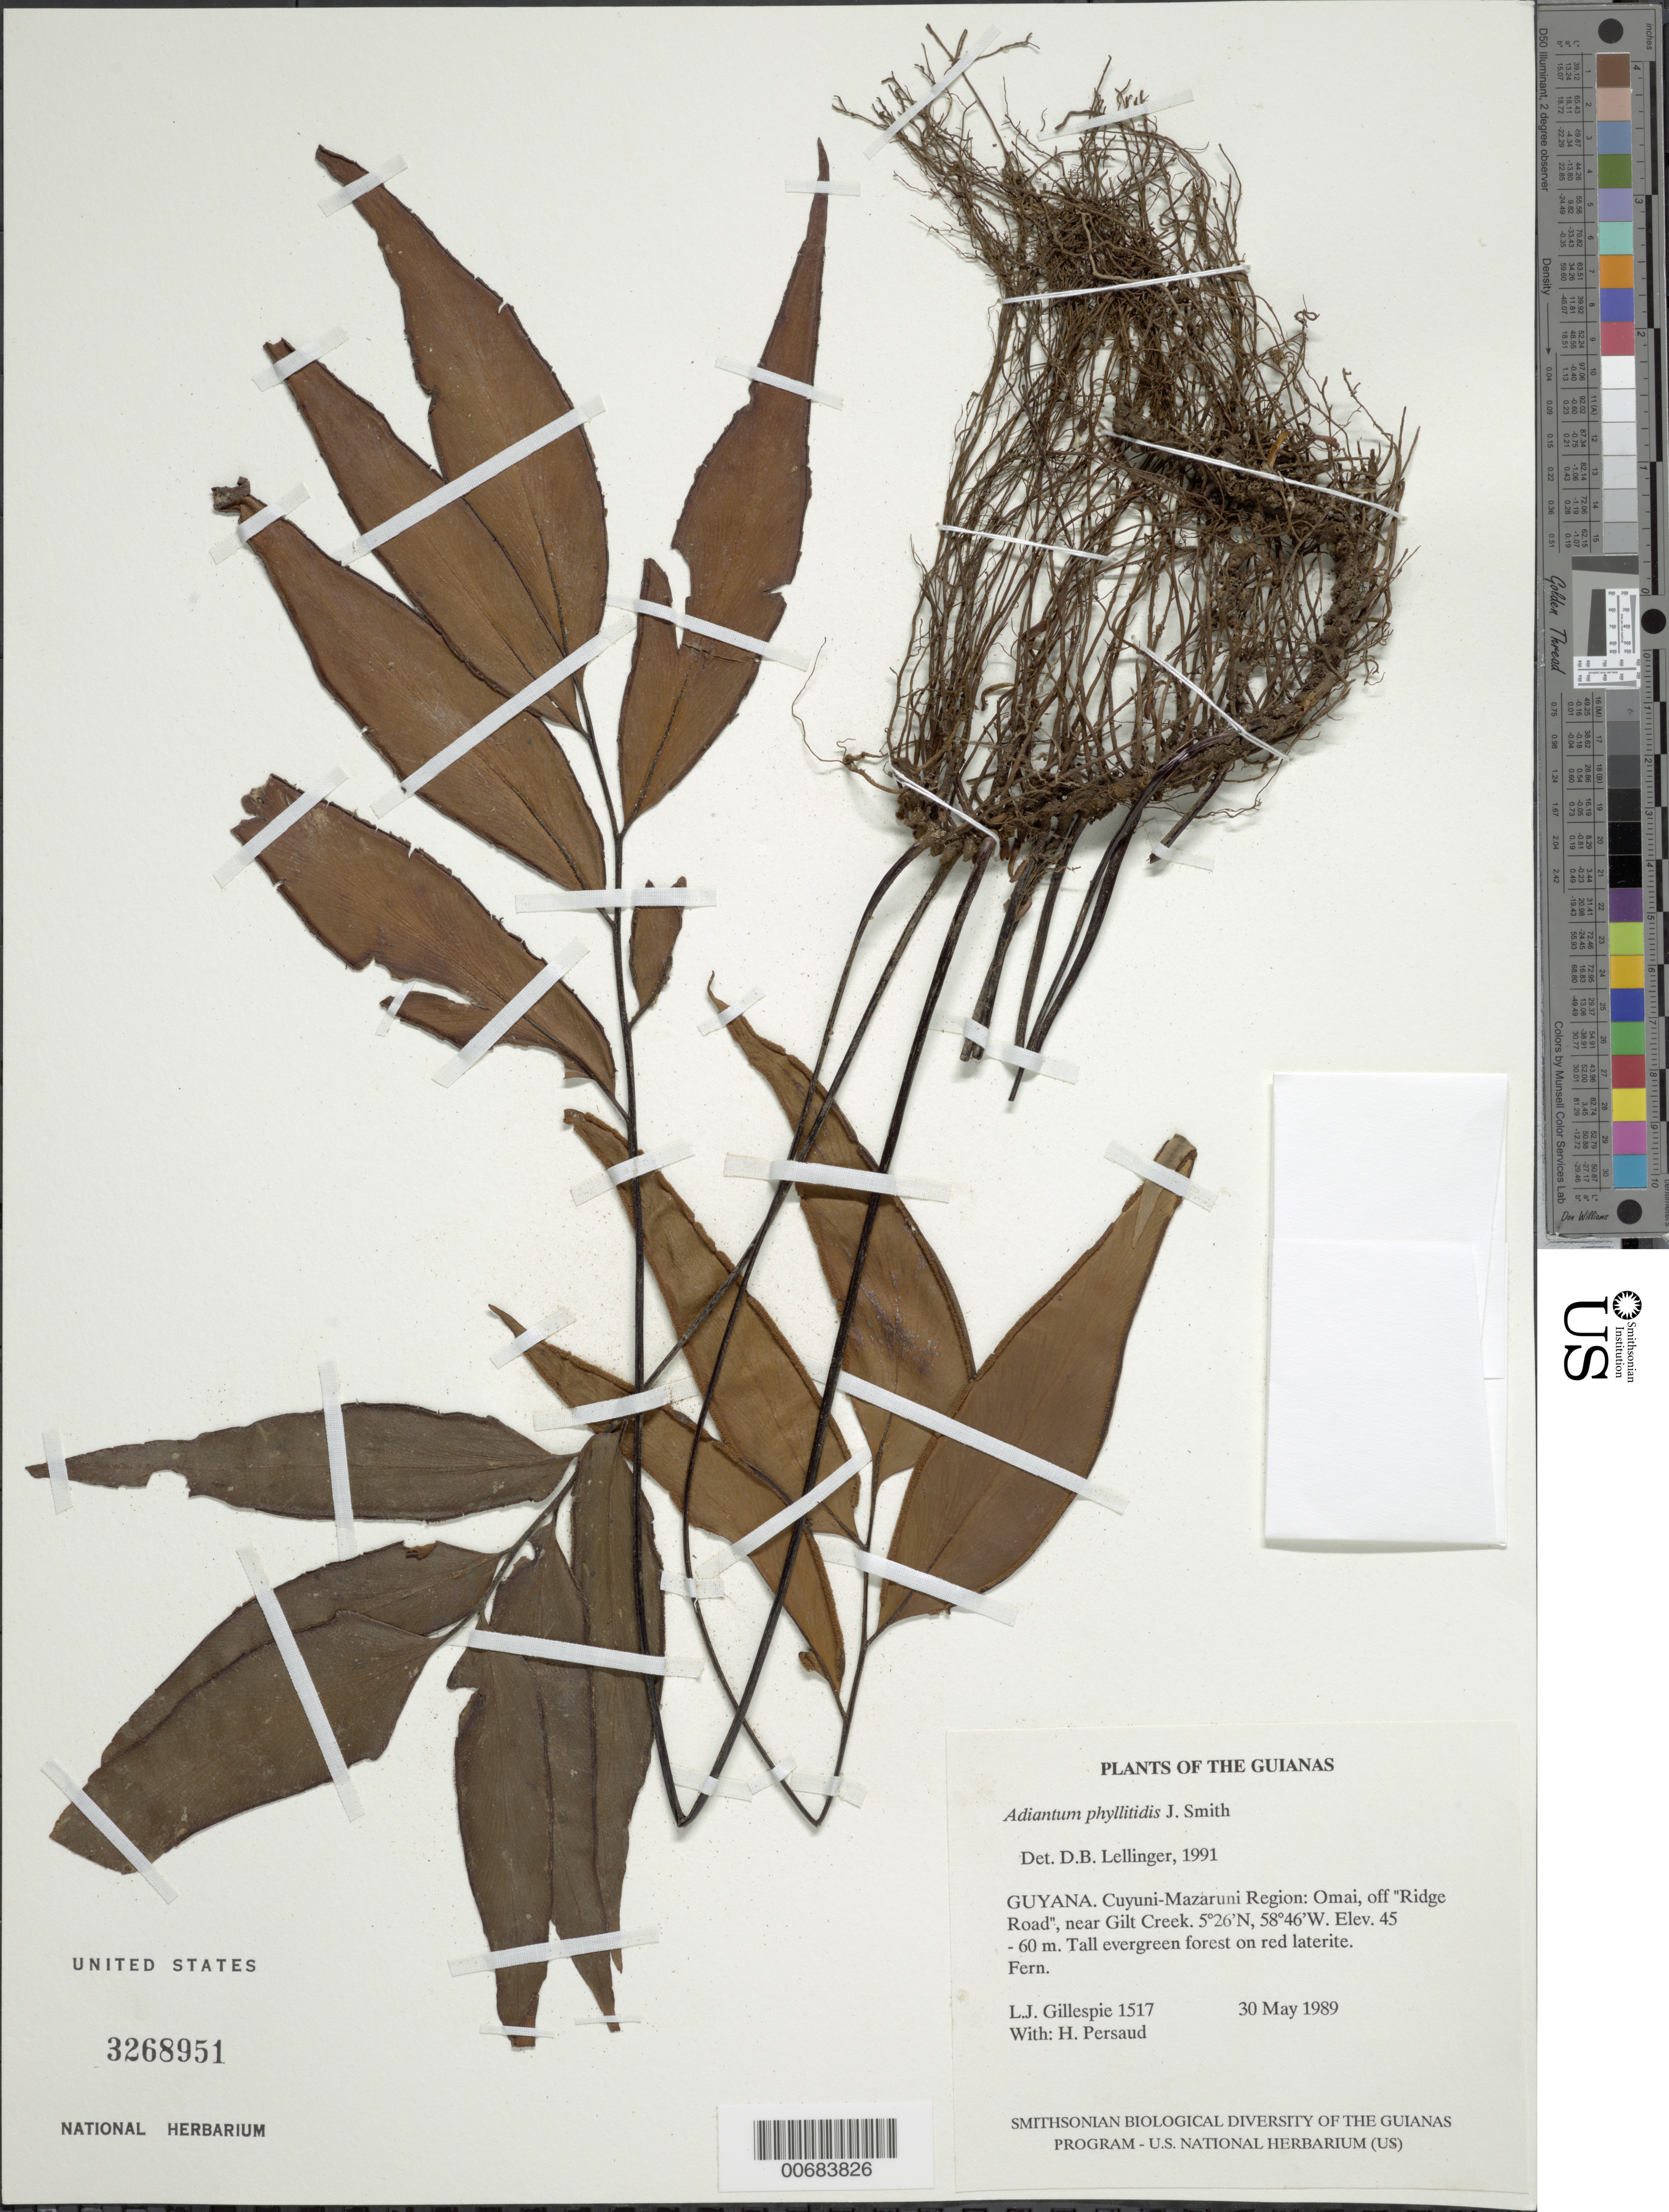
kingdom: Plantae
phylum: Tracheophyta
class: Polypodiopsida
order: Polypodiales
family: Pteridaceae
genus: Adiantum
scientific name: Adiantum phyllitidis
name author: J. Sm.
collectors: L. J. Gillespie & H. Persaud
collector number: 1517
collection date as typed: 30 May 1989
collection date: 1989-05-30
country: Guyana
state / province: Cuyuni-Mazaruni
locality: Omai, off "Ridge Road", near Gilt Creek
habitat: Tall evergreen forest on red laterite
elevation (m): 45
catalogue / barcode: US 3268951